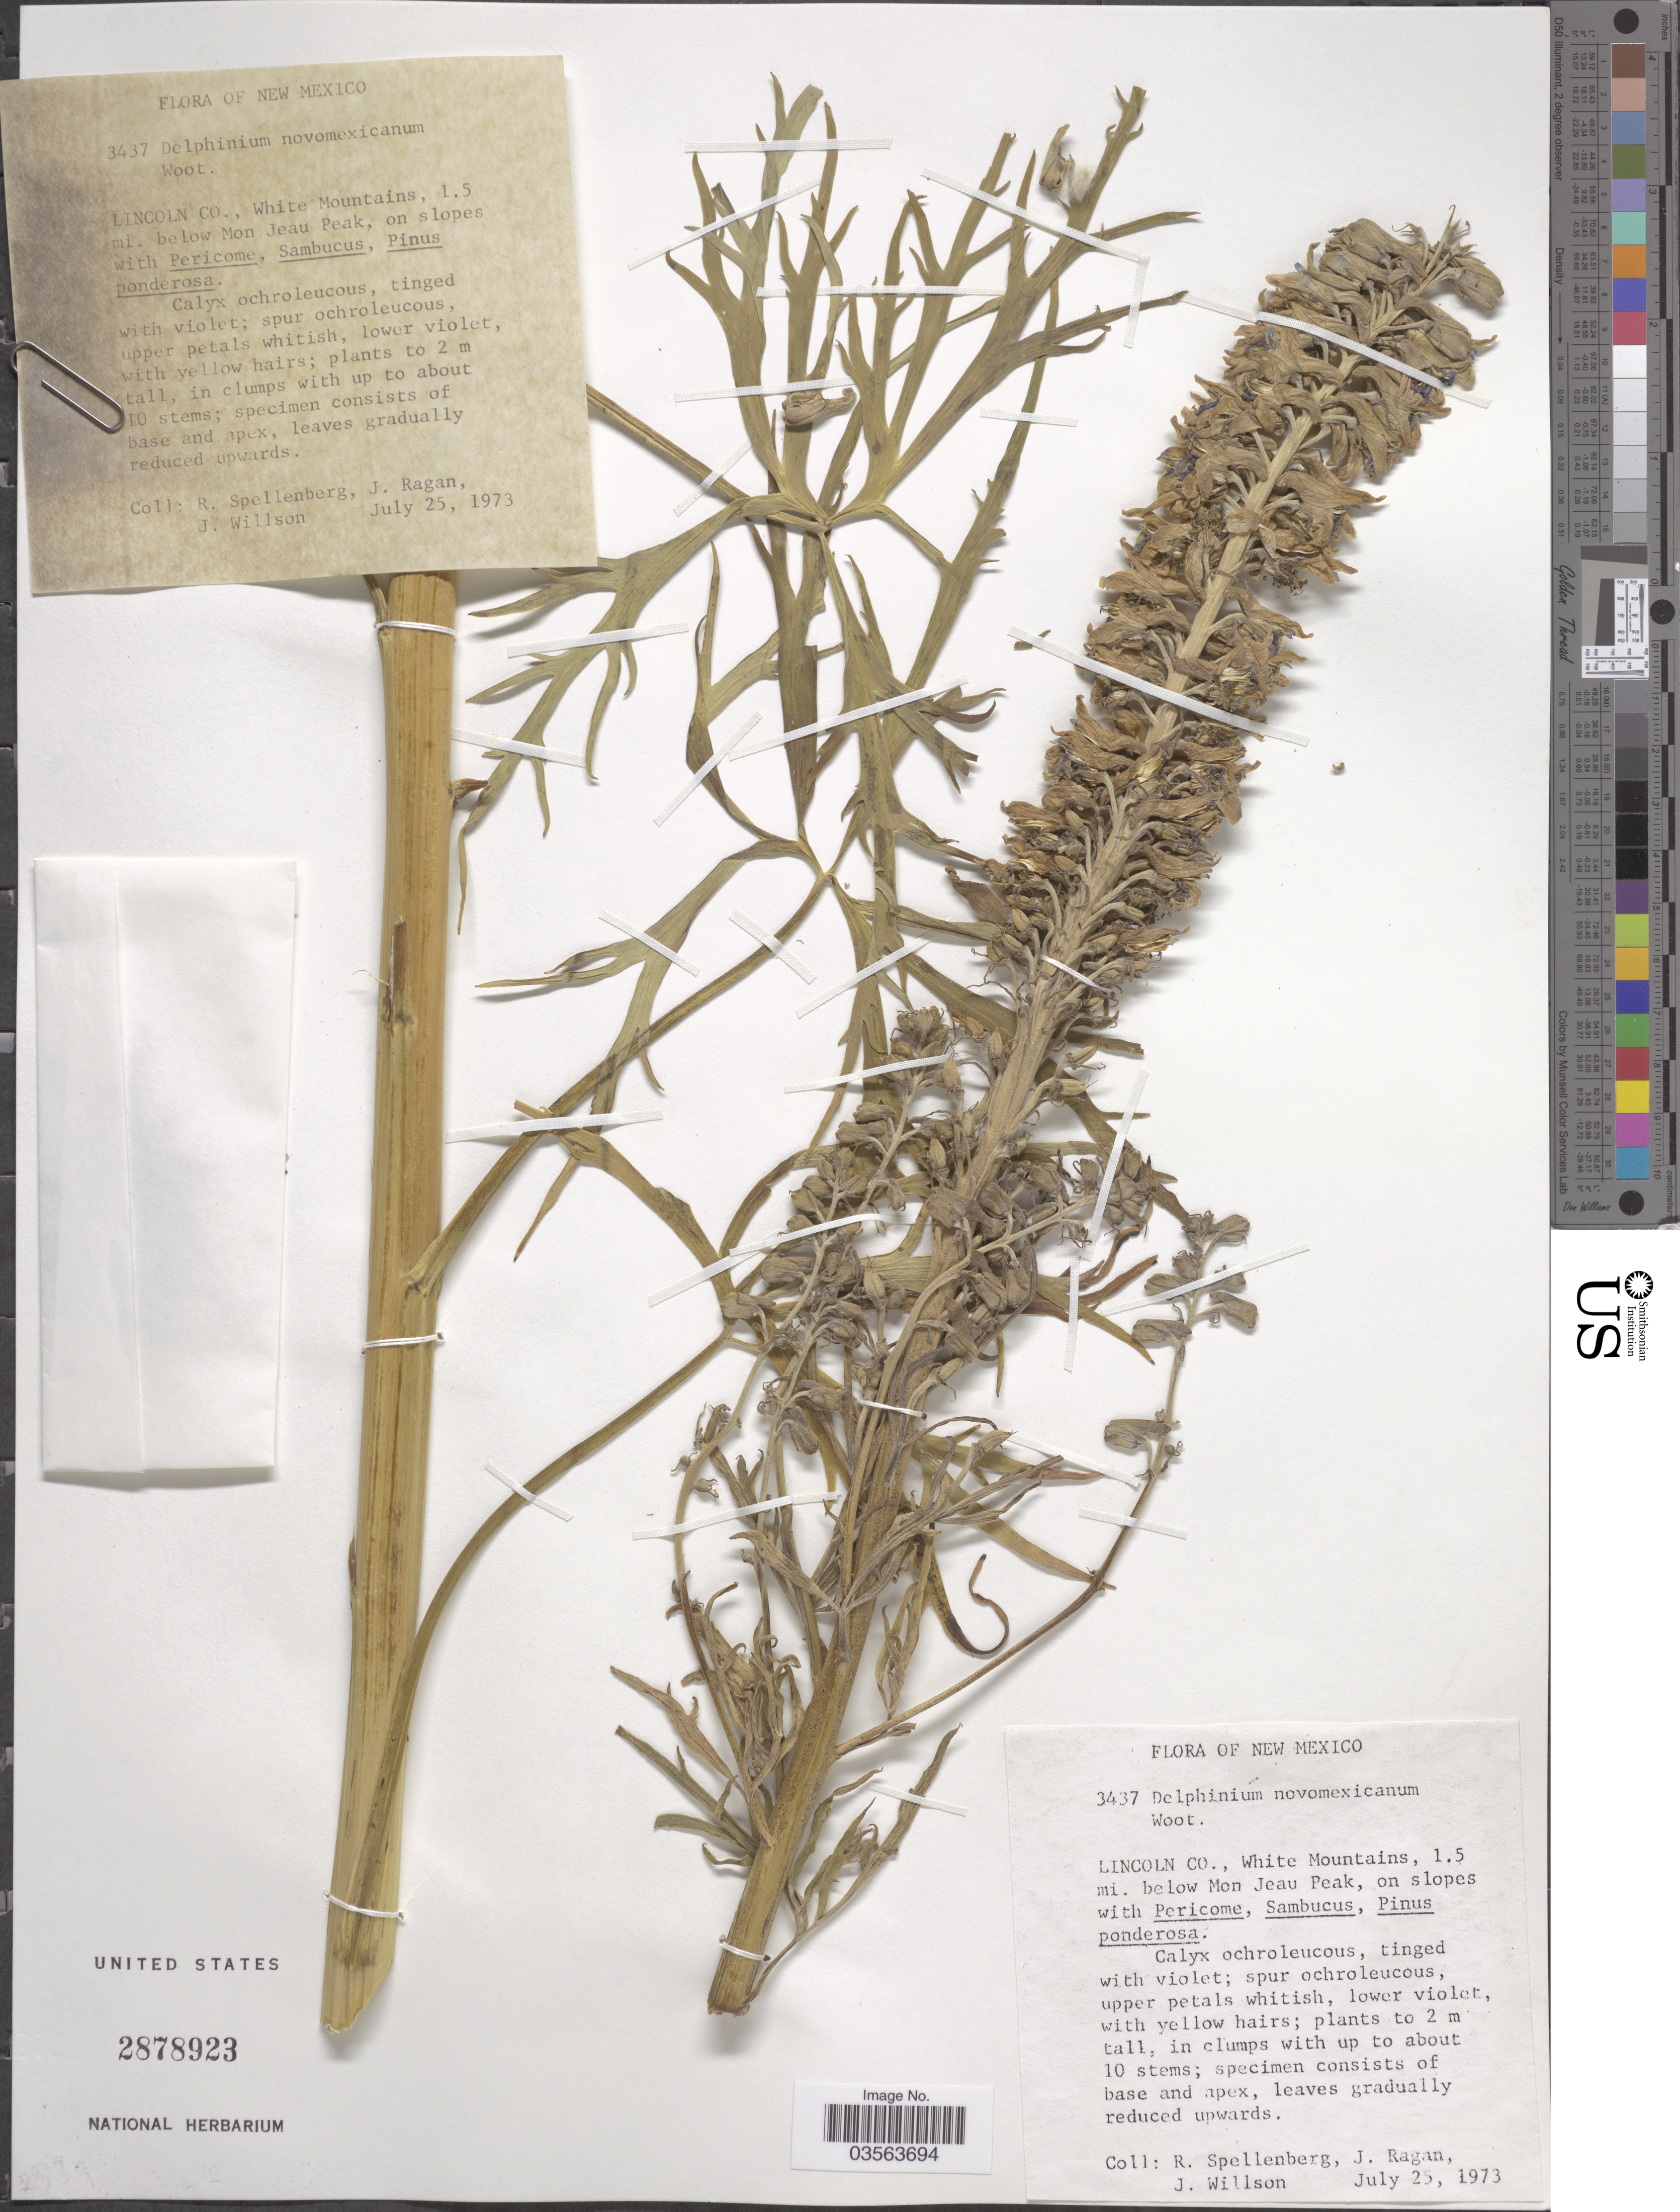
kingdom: Plantae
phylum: Tracheophyta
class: Magnoliopsida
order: Ranunculales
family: Ranunculaceae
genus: Delphinium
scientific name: Delphinium novomexicanum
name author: Wooton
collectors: R. Spellenberg, J. Ragan & J. Willson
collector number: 3437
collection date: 1973-07-25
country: United States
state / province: New Mexico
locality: Lincoln Co., White Mountains, 1.5 mi. below Mon Jeau Peak.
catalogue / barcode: US 2878923